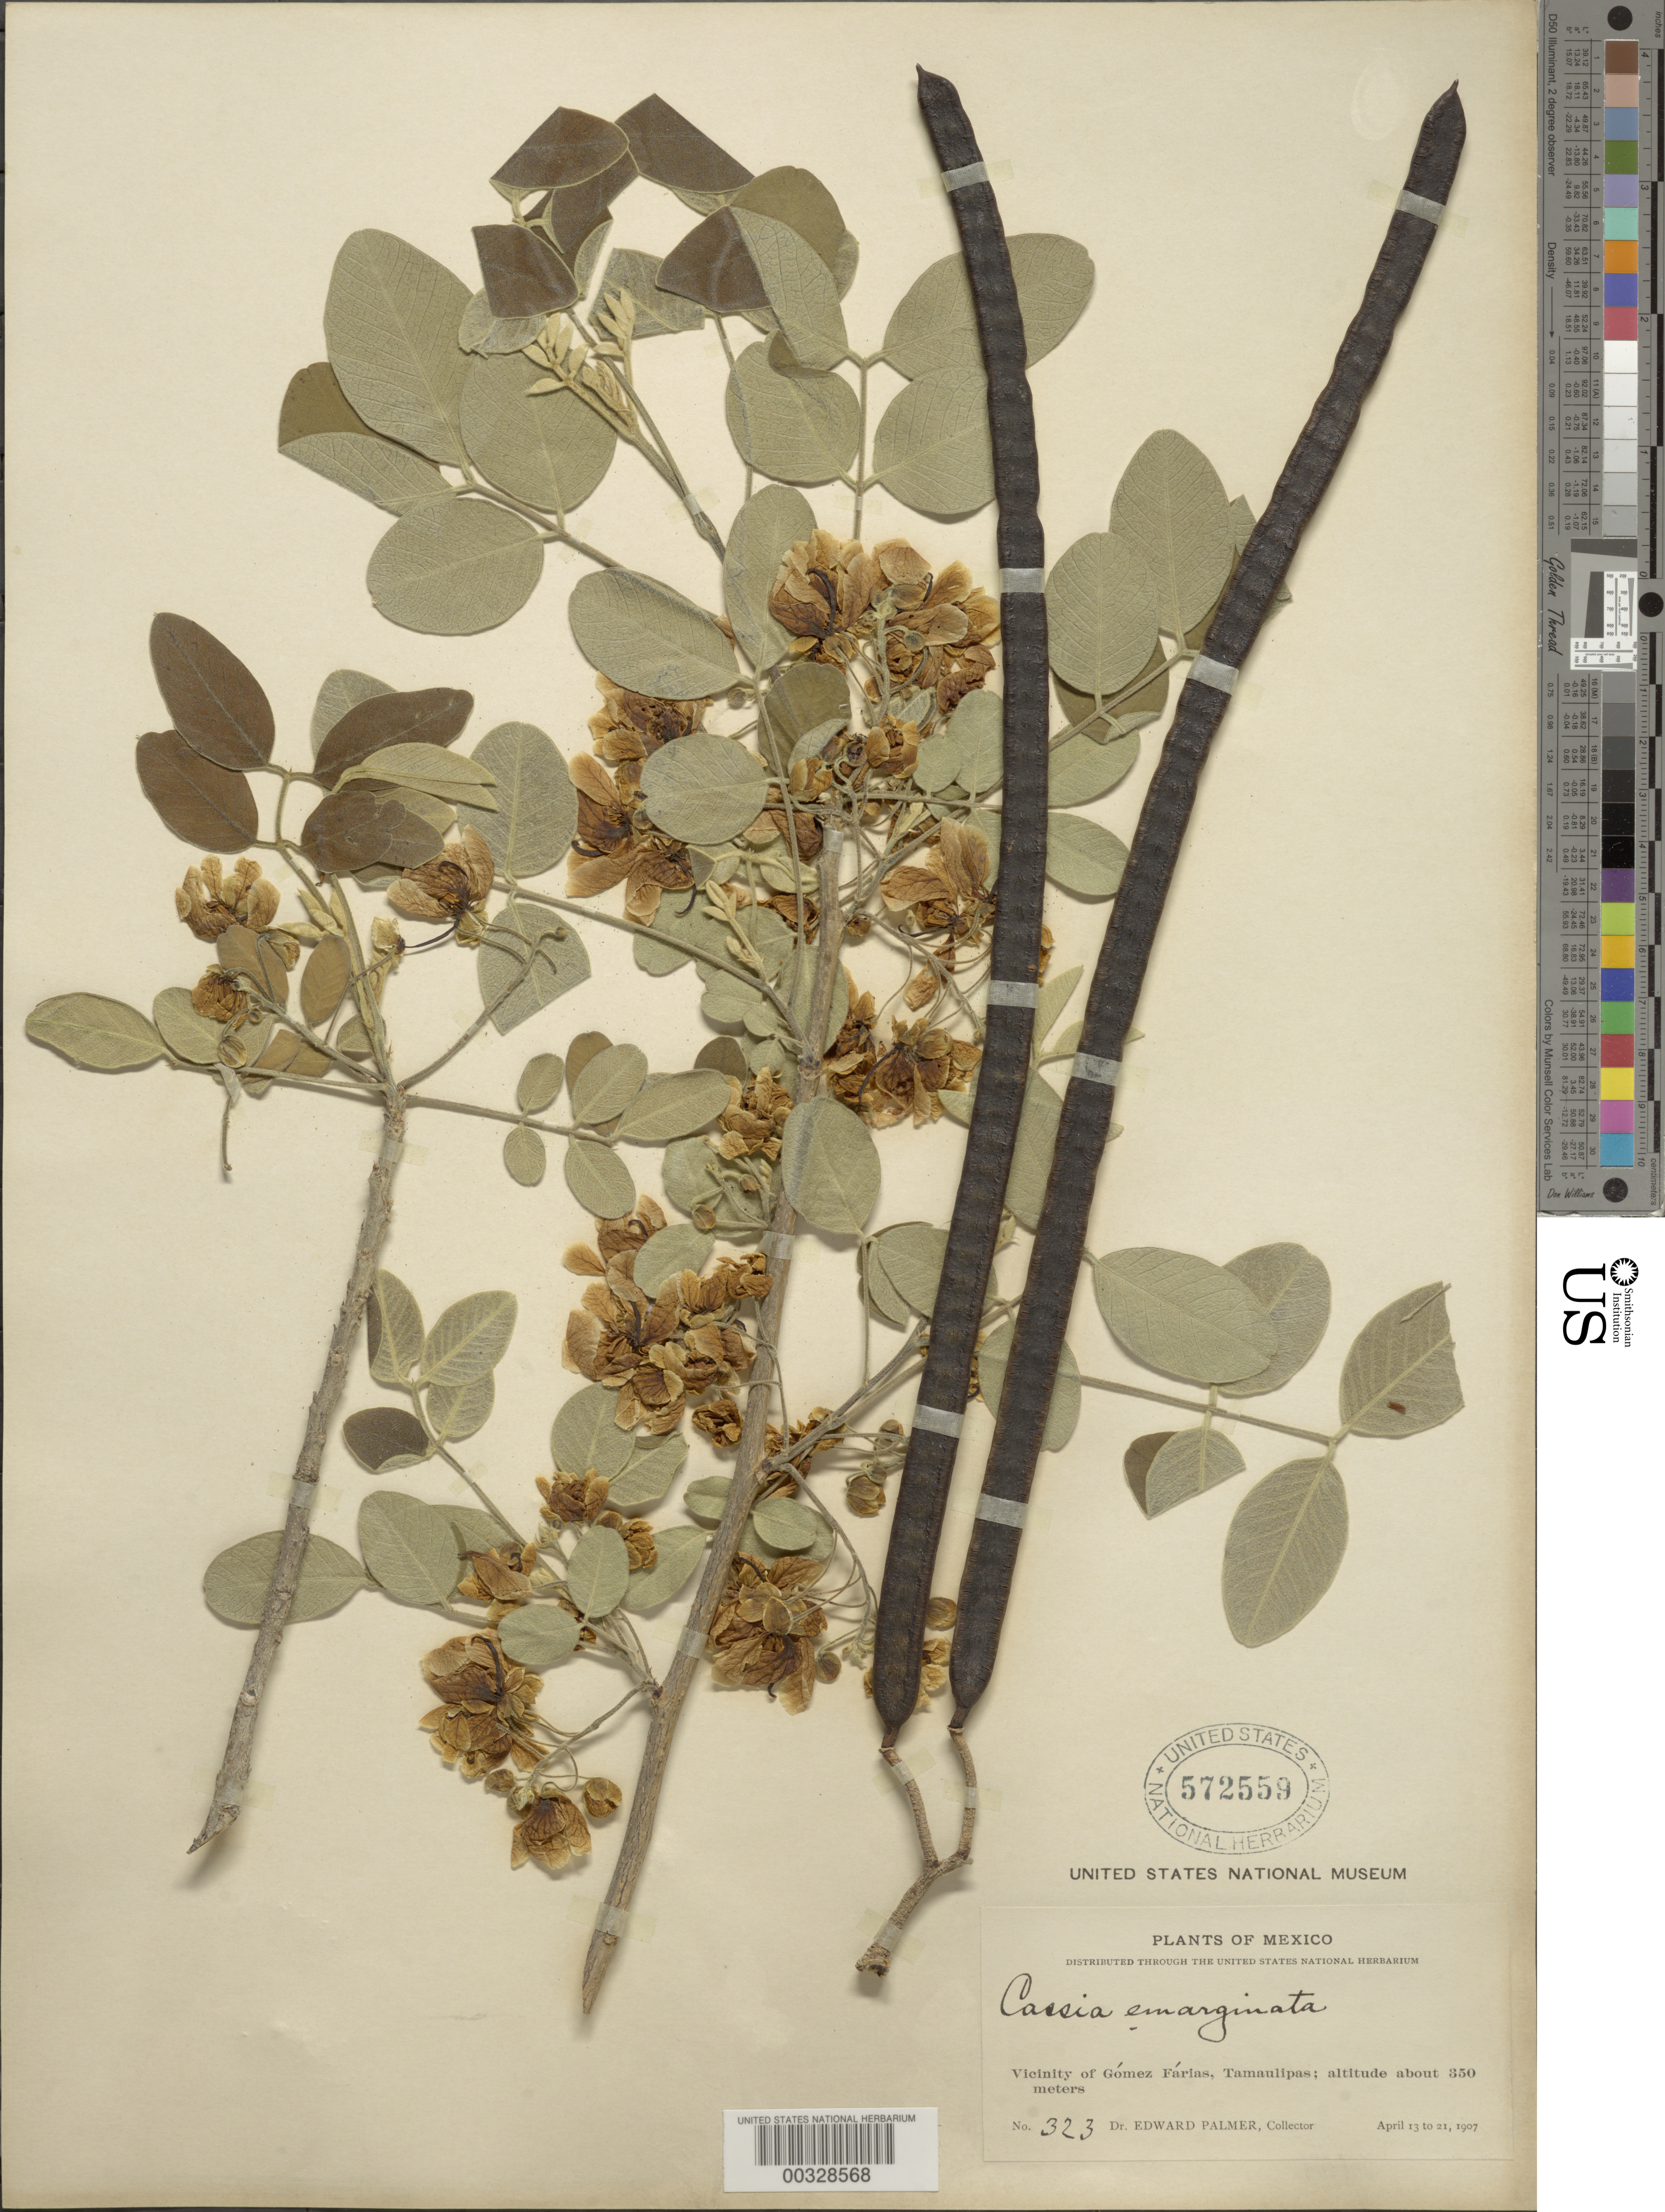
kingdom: Plantae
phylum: Tracheophyta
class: Magnoliopsida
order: Fabales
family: Fabaceae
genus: Senna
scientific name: Senna emarginata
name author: L.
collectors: E. Palmer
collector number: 323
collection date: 1907-04-13/1907-04-21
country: Mexico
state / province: Tamaulipas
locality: Mexico: Vicinity of Gomez Farias, Tamaulipas.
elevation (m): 350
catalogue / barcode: US 572559